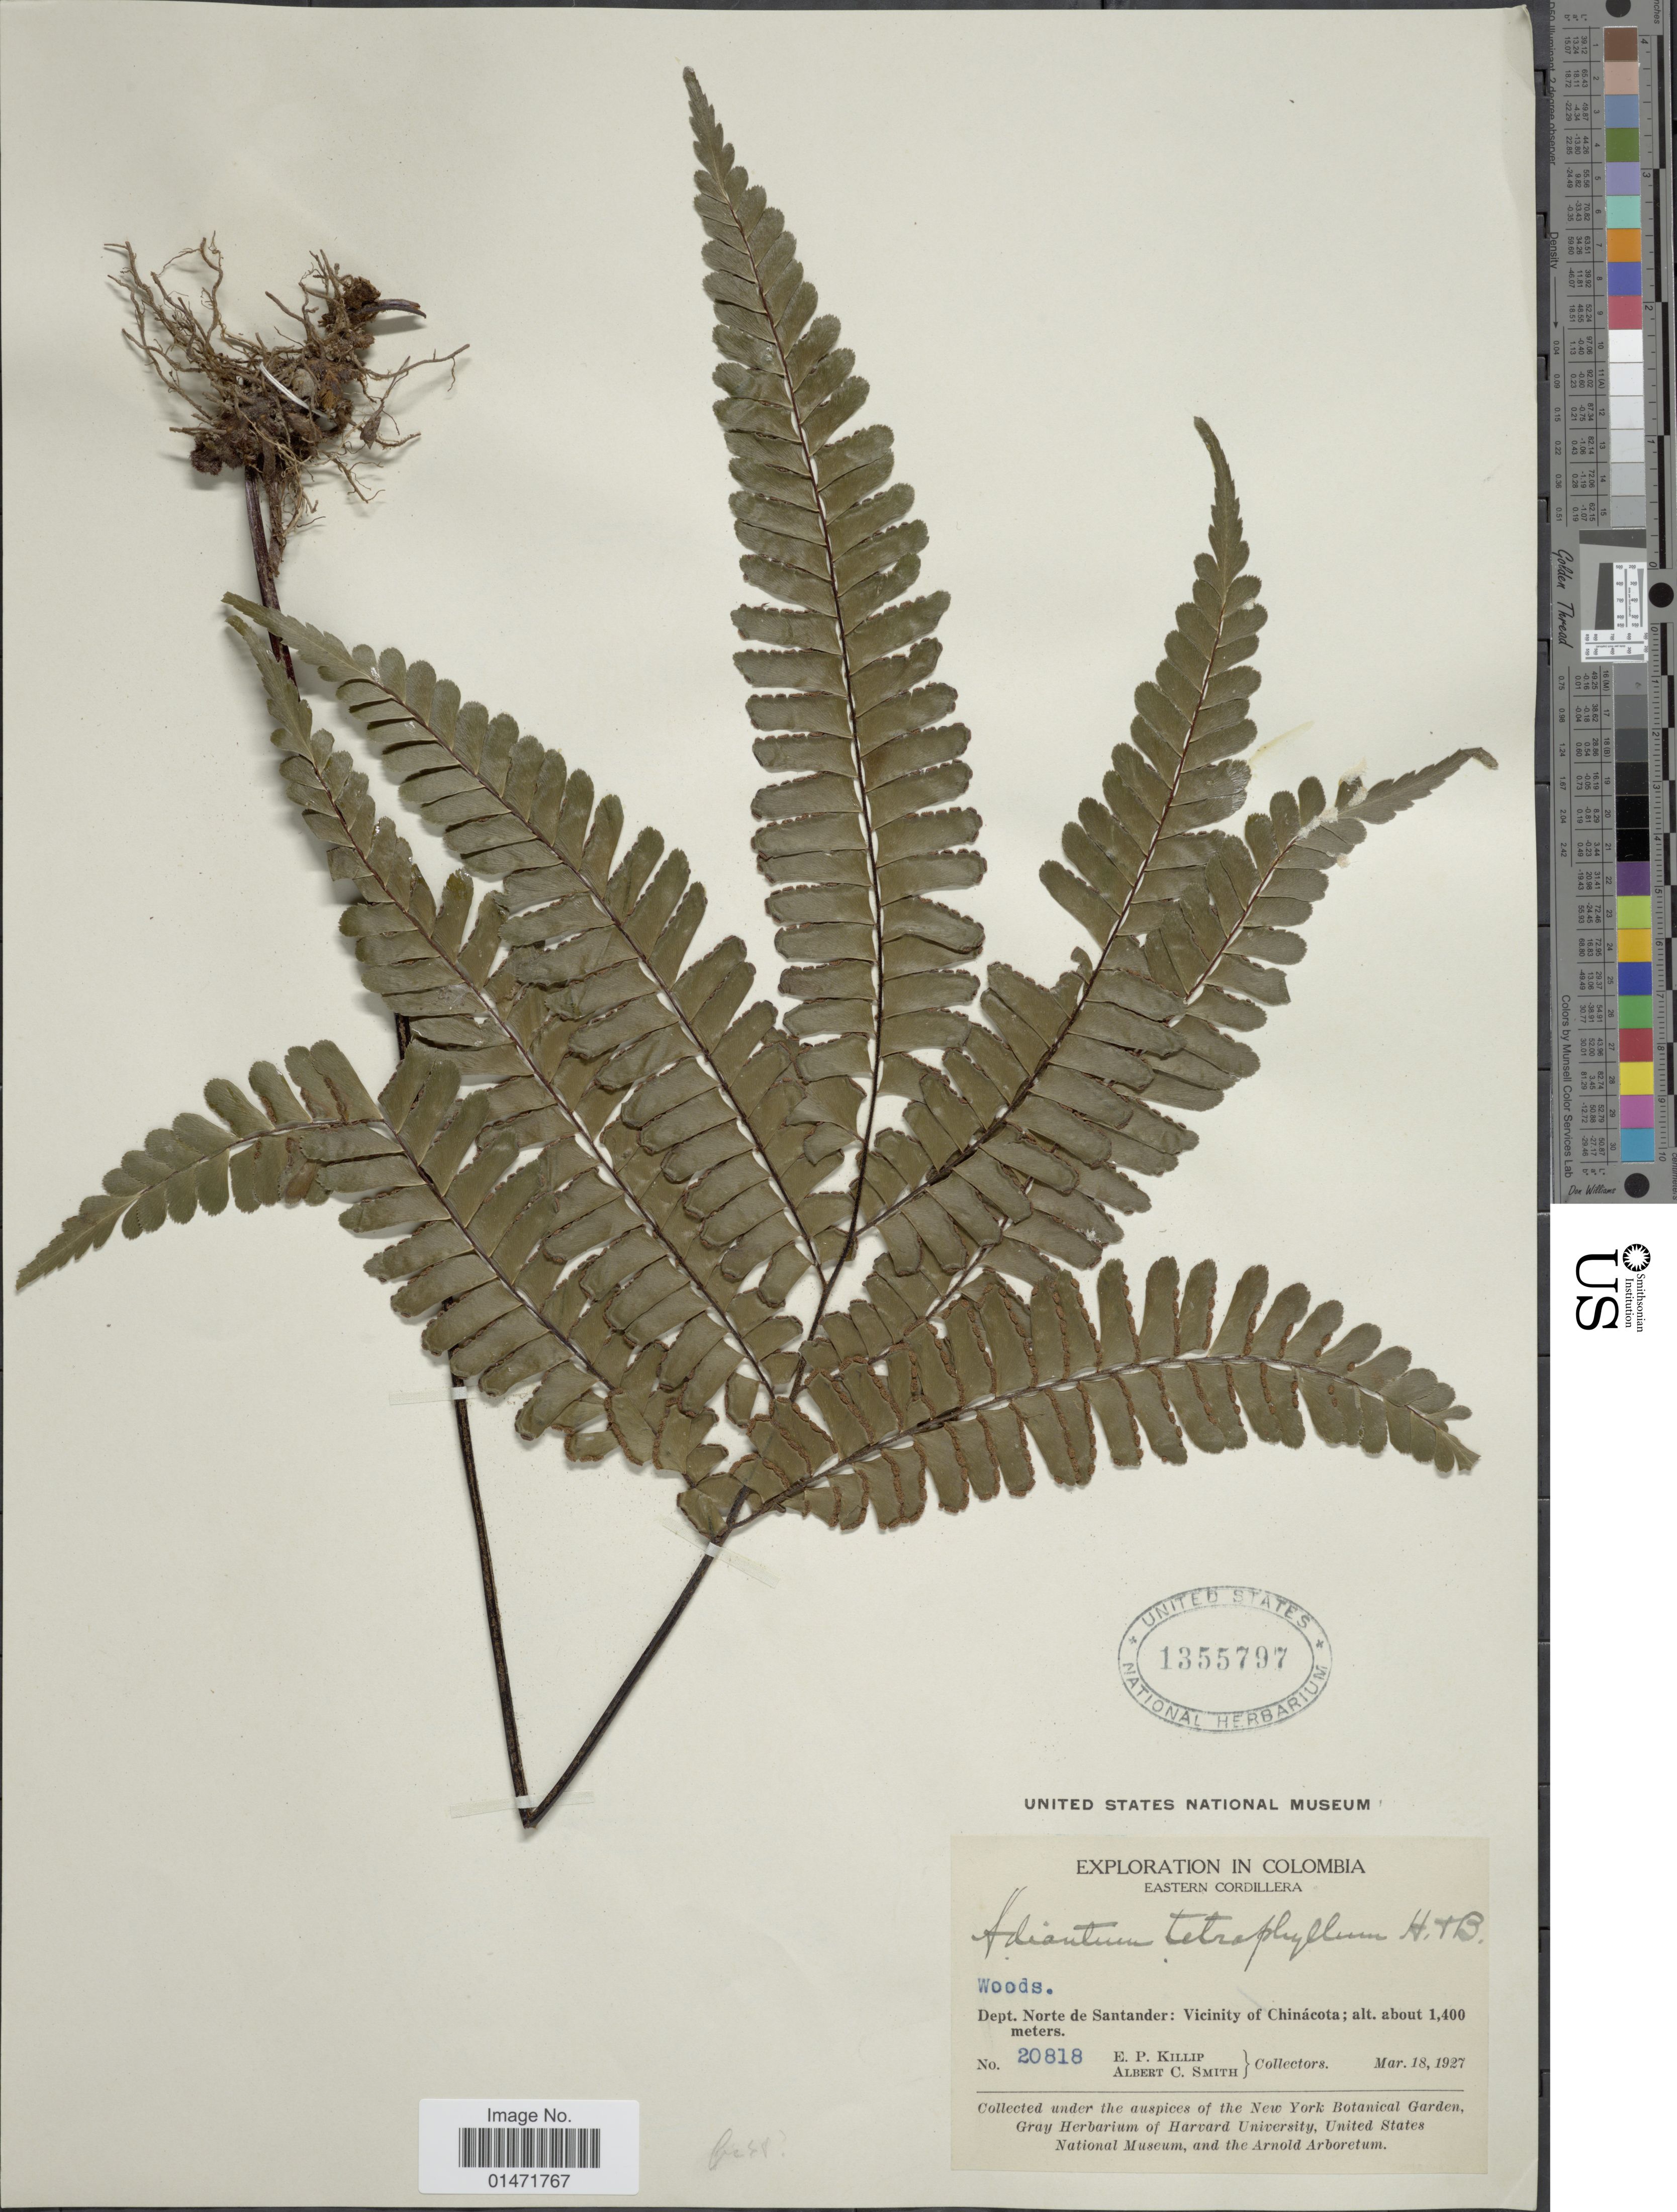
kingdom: Plantae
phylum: Tracheophyta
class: Polypodiopsida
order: Polypodiales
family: Pteridaceae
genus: Adiantum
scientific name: Adiantum tetraphyllum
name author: Humb. & Bonpl. ex Willd.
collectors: E. P. Killip & A. C. Smith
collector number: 20818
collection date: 1927-03-18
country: Colombia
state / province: Norte de Santander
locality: Eastern Cordillera. Vicinity of Chinácota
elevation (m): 1400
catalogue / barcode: US 1355797